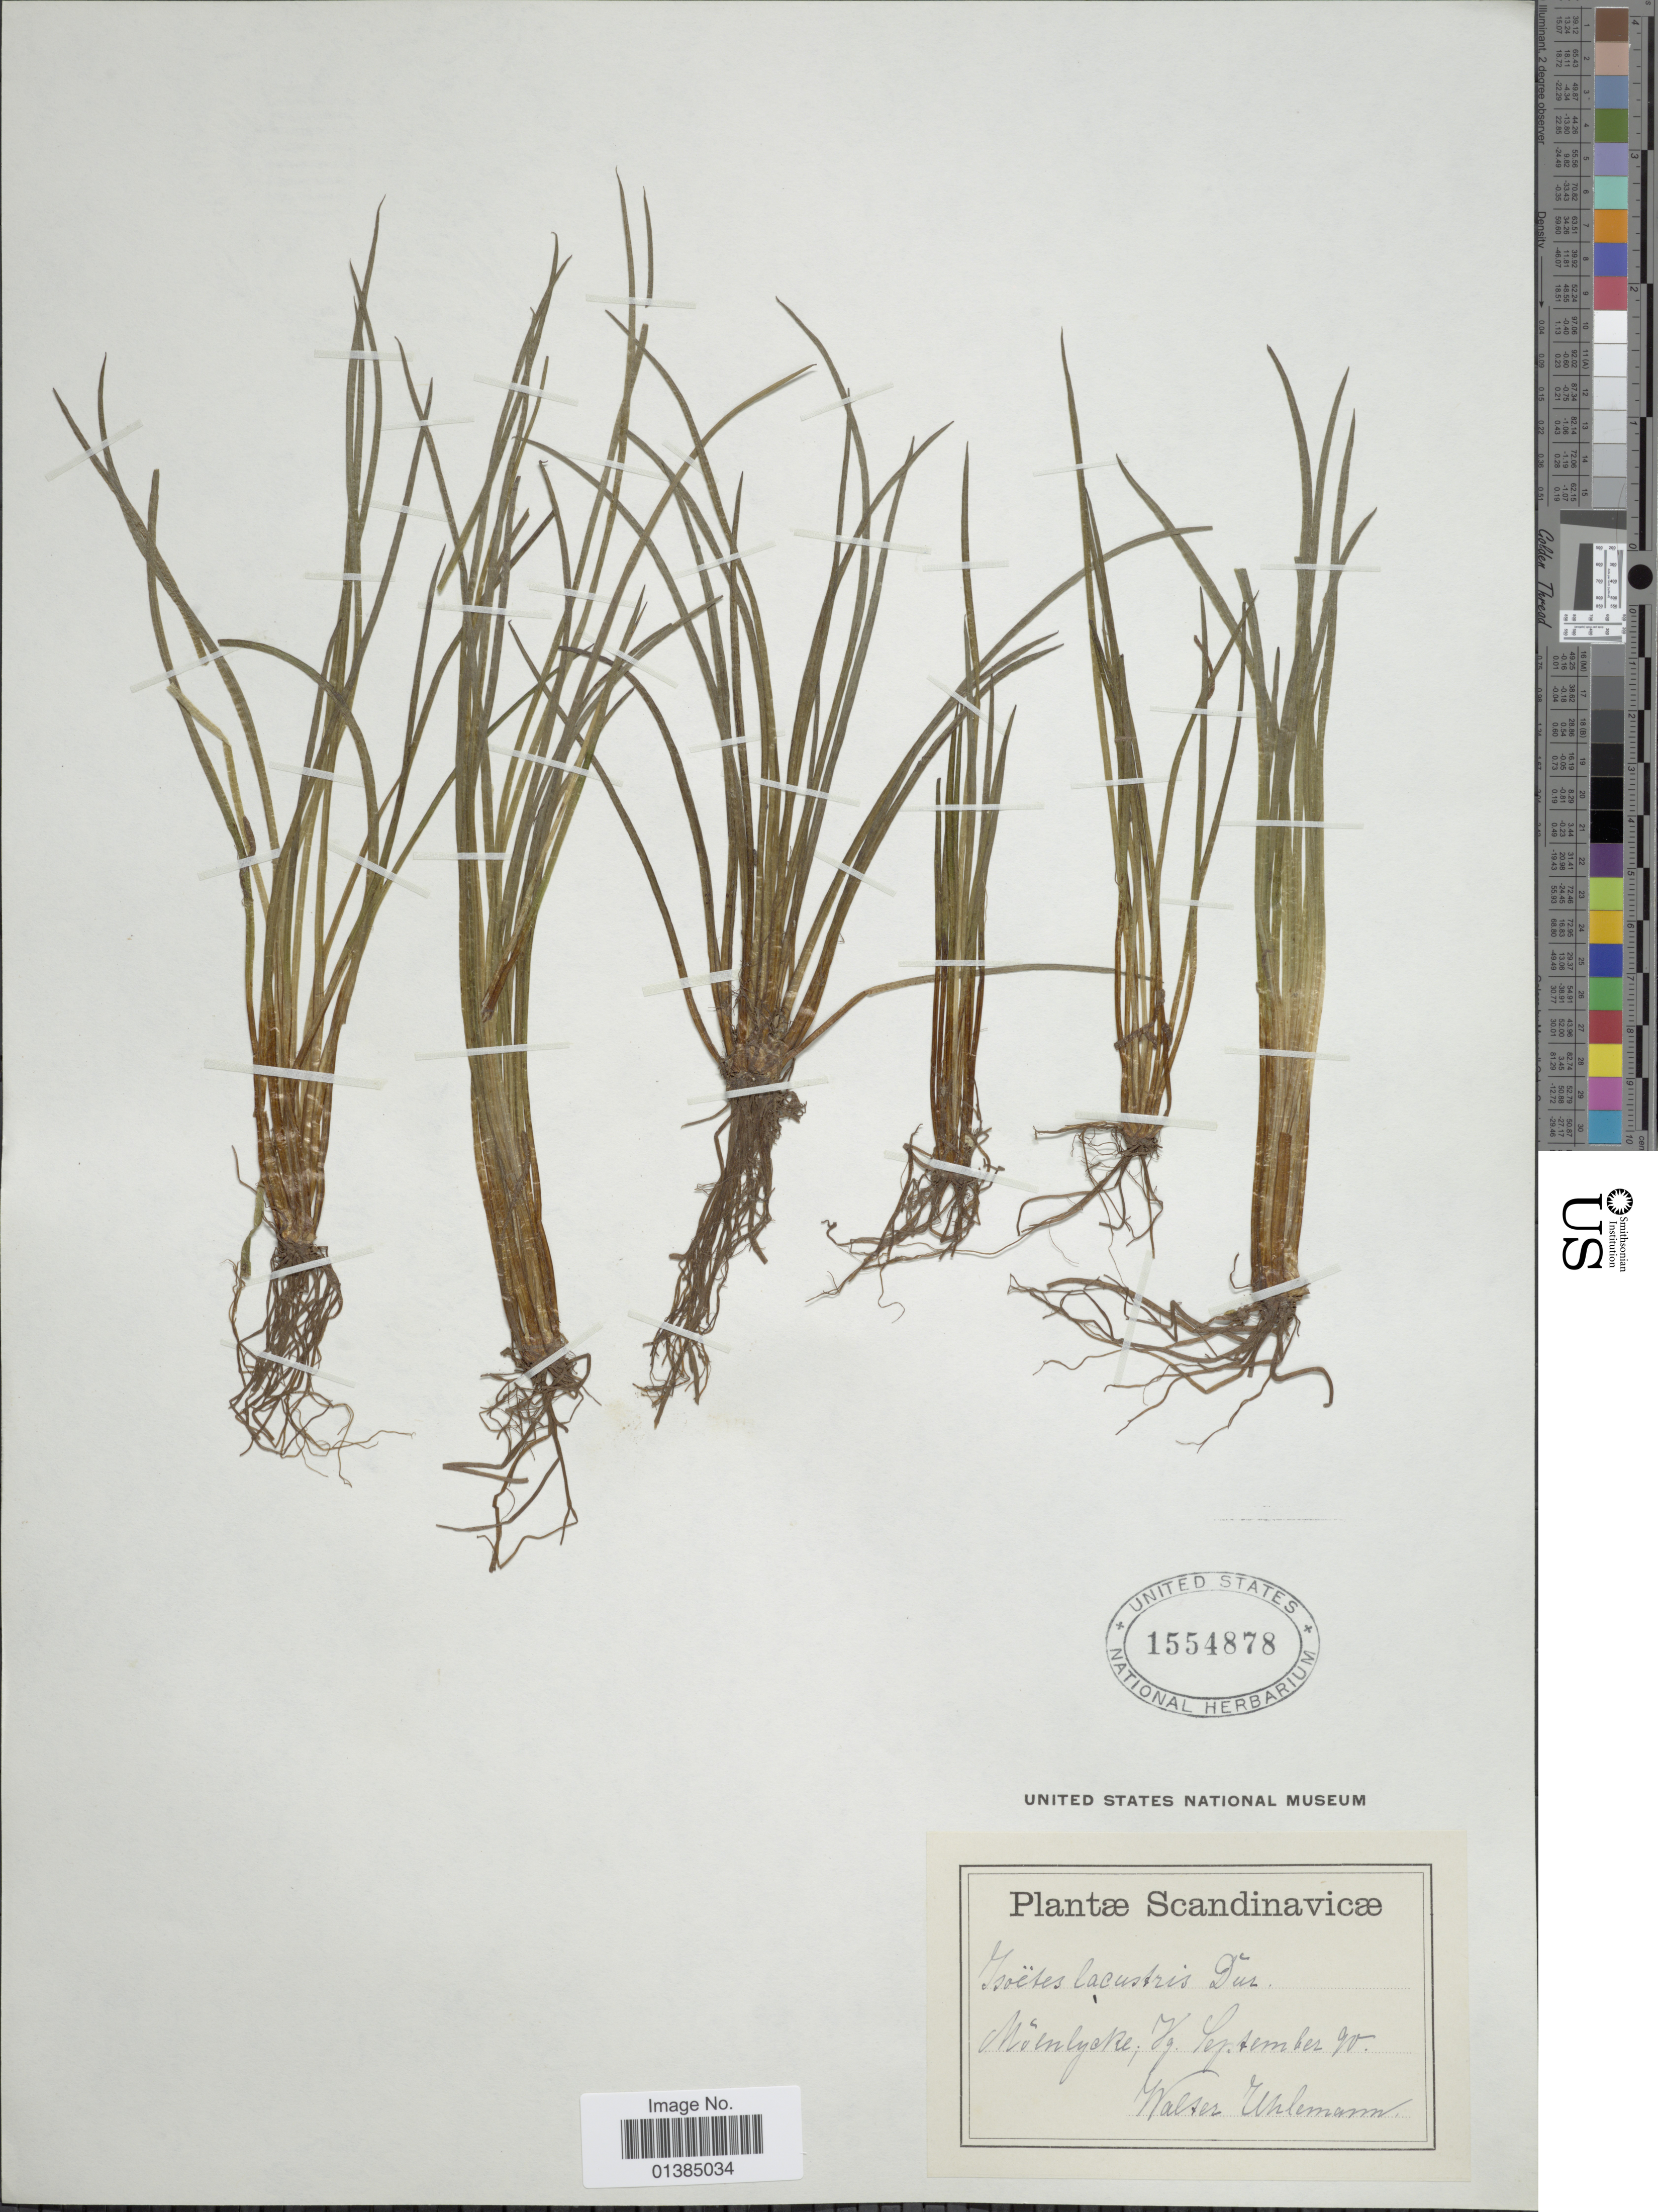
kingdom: Plantae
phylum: Tracheophyta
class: Lycopodiopsida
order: Isoetales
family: Isoetaceae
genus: Isoetes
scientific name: Isoetes lacustris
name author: L.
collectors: W. Uhlemann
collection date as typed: Transcribed d/m/y: /9/90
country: Sweden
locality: Scandinavicæ. Mölnlycke.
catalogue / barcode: US 1554878